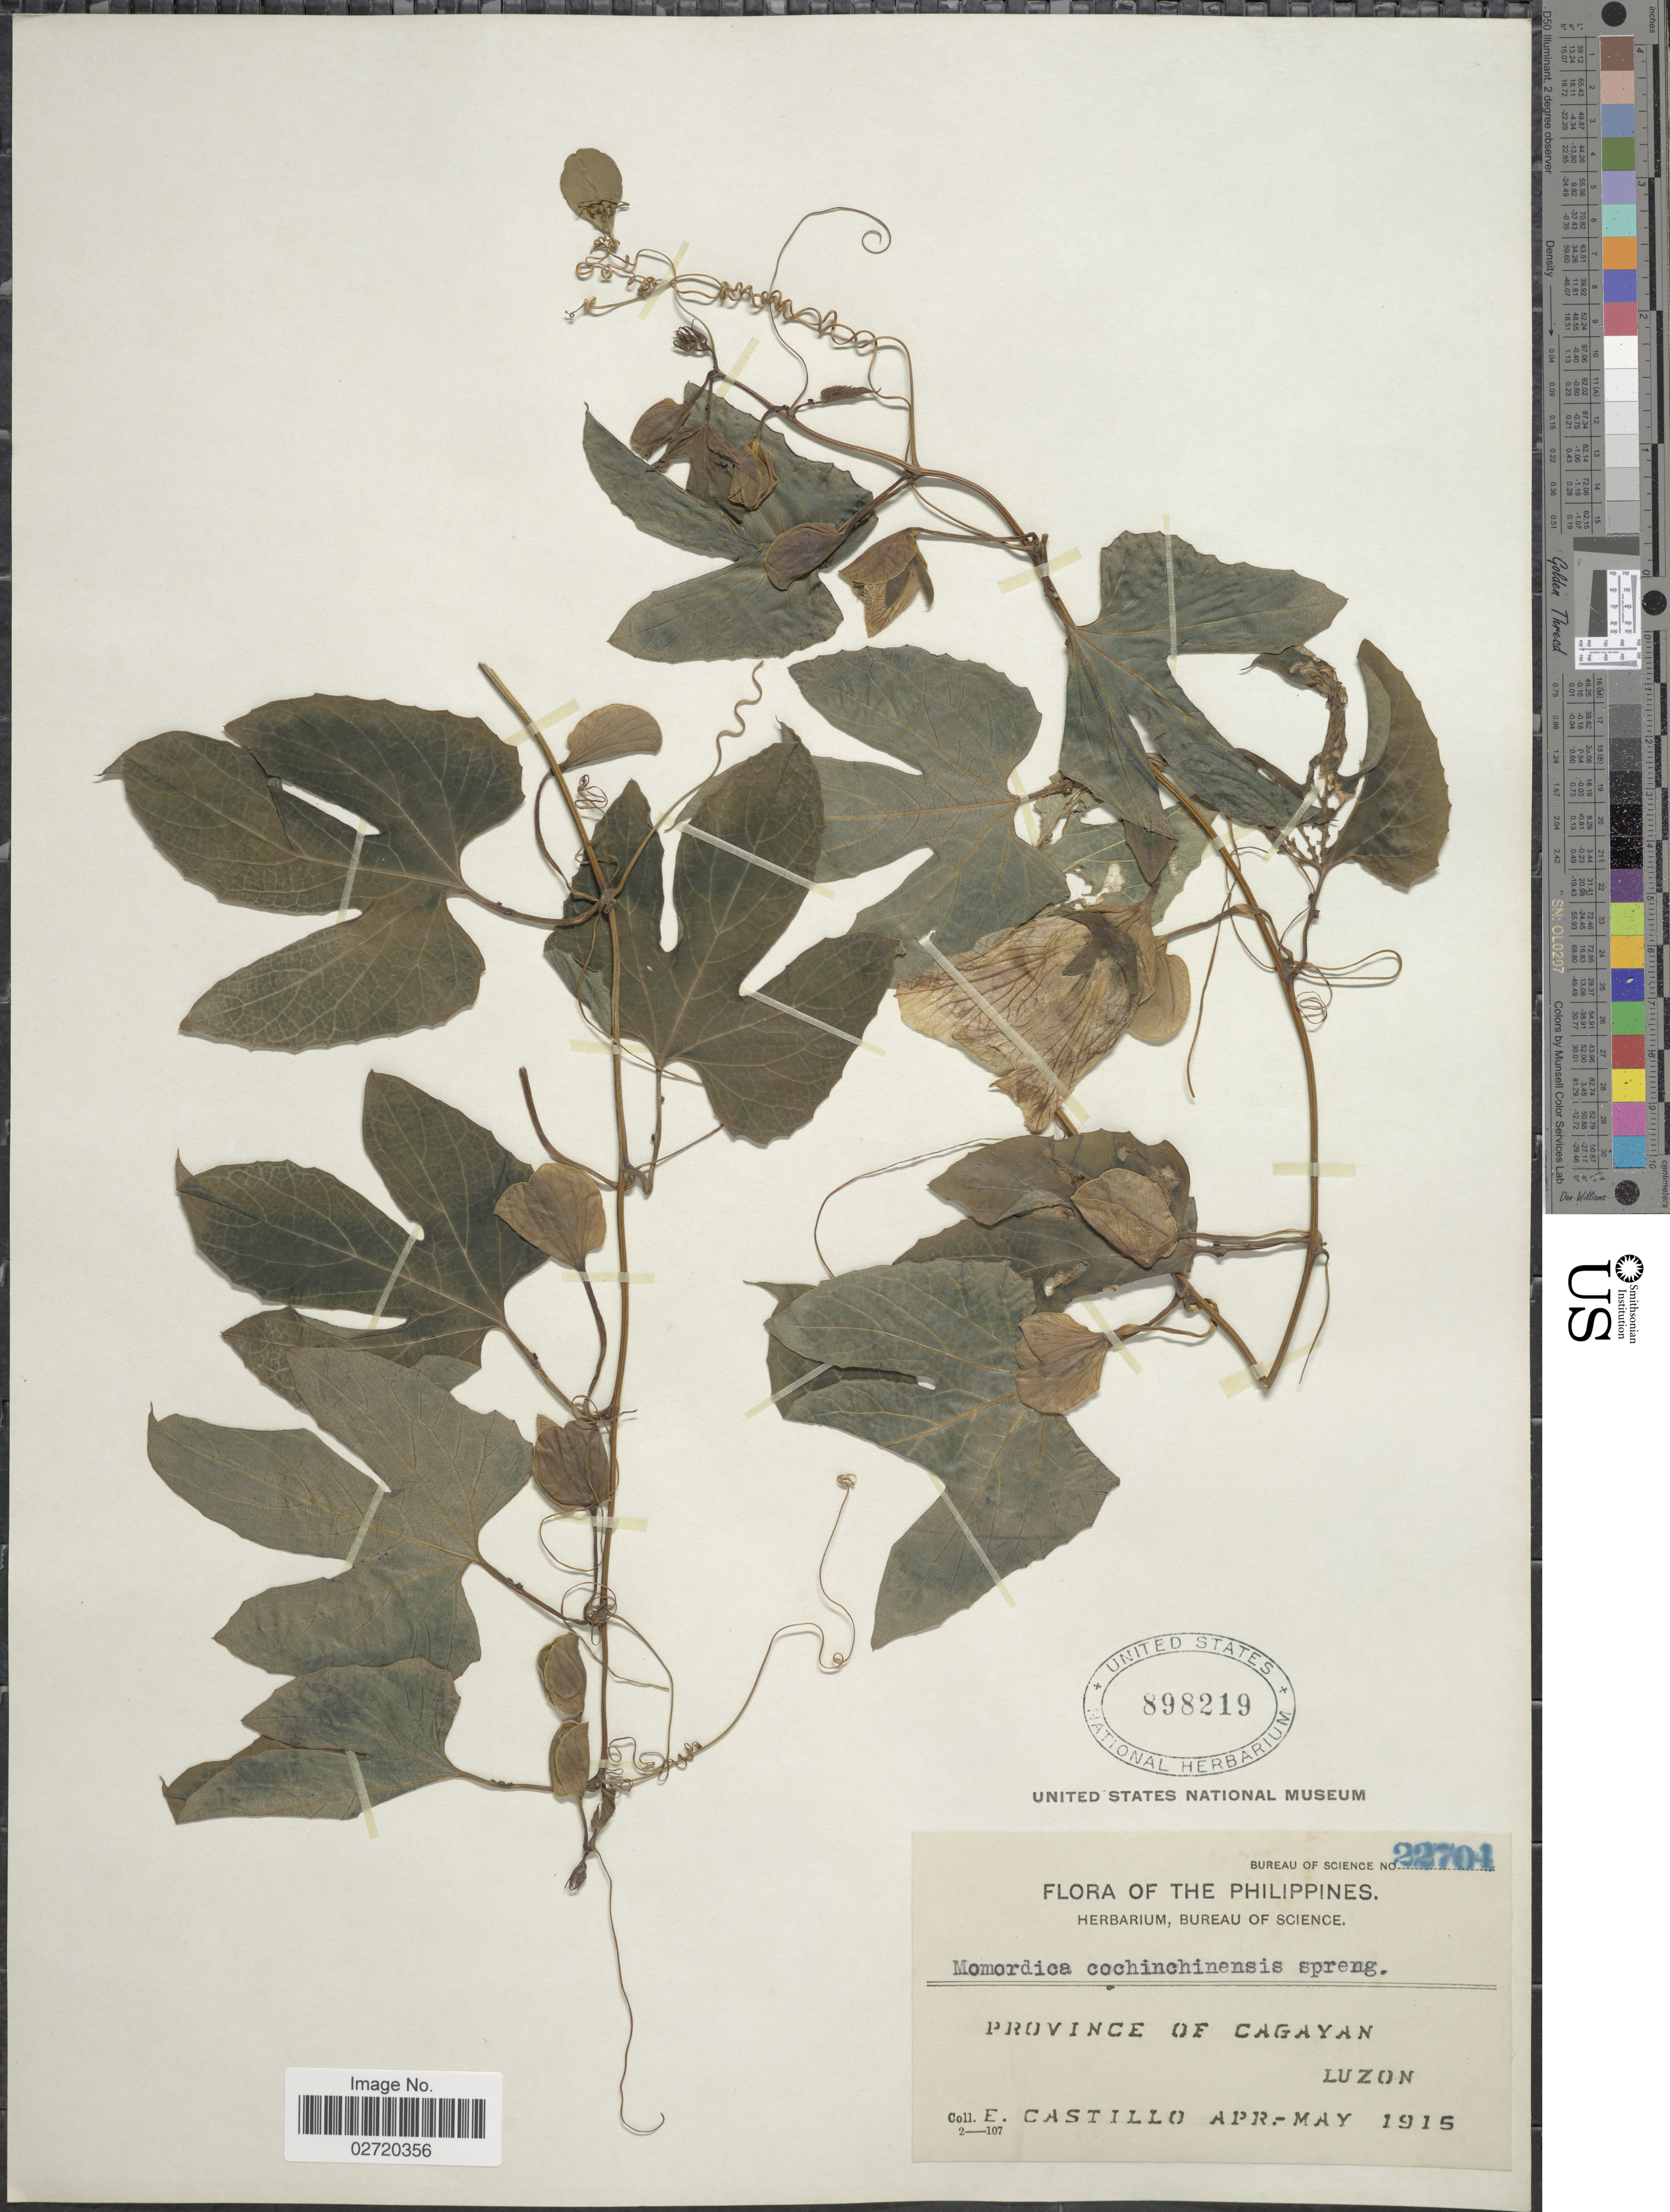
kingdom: Plantae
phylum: Tracheophyta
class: Magnoliopsida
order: Cucurbitales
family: Cucurbitaceae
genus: Momordica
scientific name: Momordica cochinchinensis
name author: (Lour.) Spreng.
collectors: E. Castillo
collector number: Bureau of Science 22704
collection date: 1915-04/1915-05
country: Philippines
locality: Province of Cagayan, Luzon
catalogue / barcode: US 898219